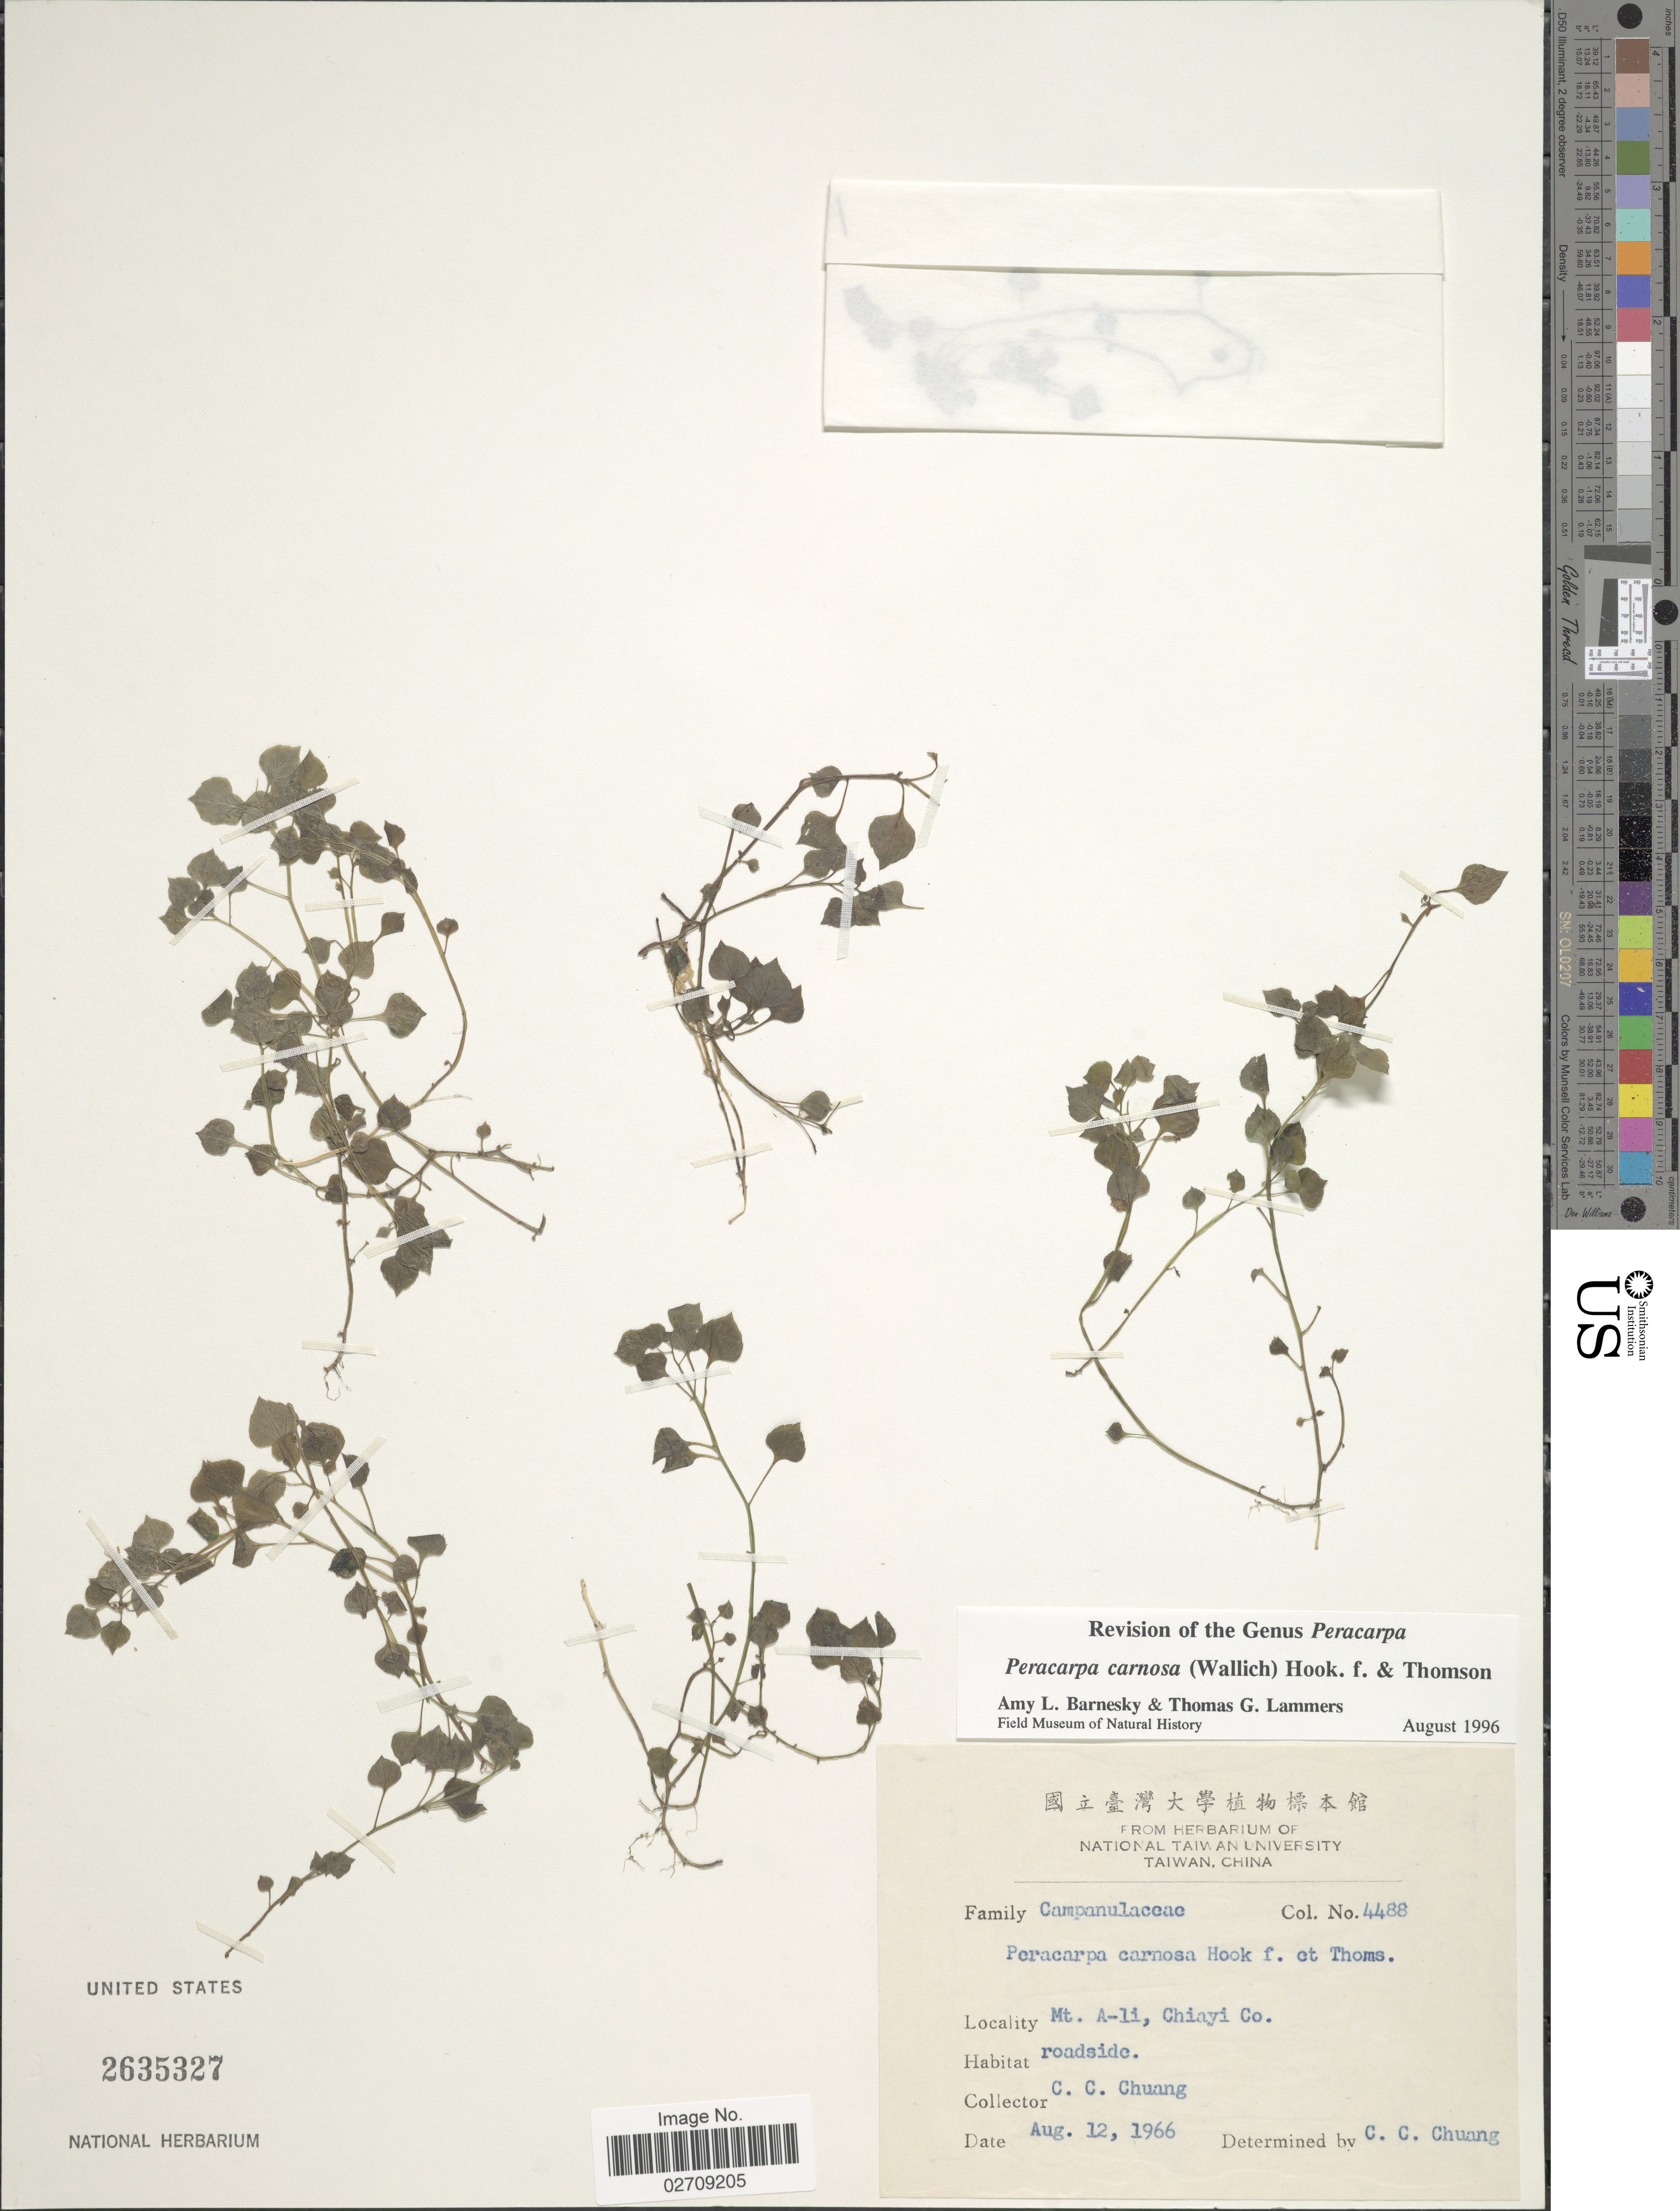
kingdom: Plantae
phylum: Tracheophyta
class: Magnoliopsida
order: Asterales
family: Campanulaceae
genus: Peracarpa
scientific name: Peracarpa carnosa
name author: Hook. f. & Thomson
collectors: C. C. Chuang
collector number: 4488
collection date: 1966-08-12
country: Taiwan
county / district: Chiayi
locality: Mt. A-li. Chiayi Co.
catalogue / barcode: US 2635327